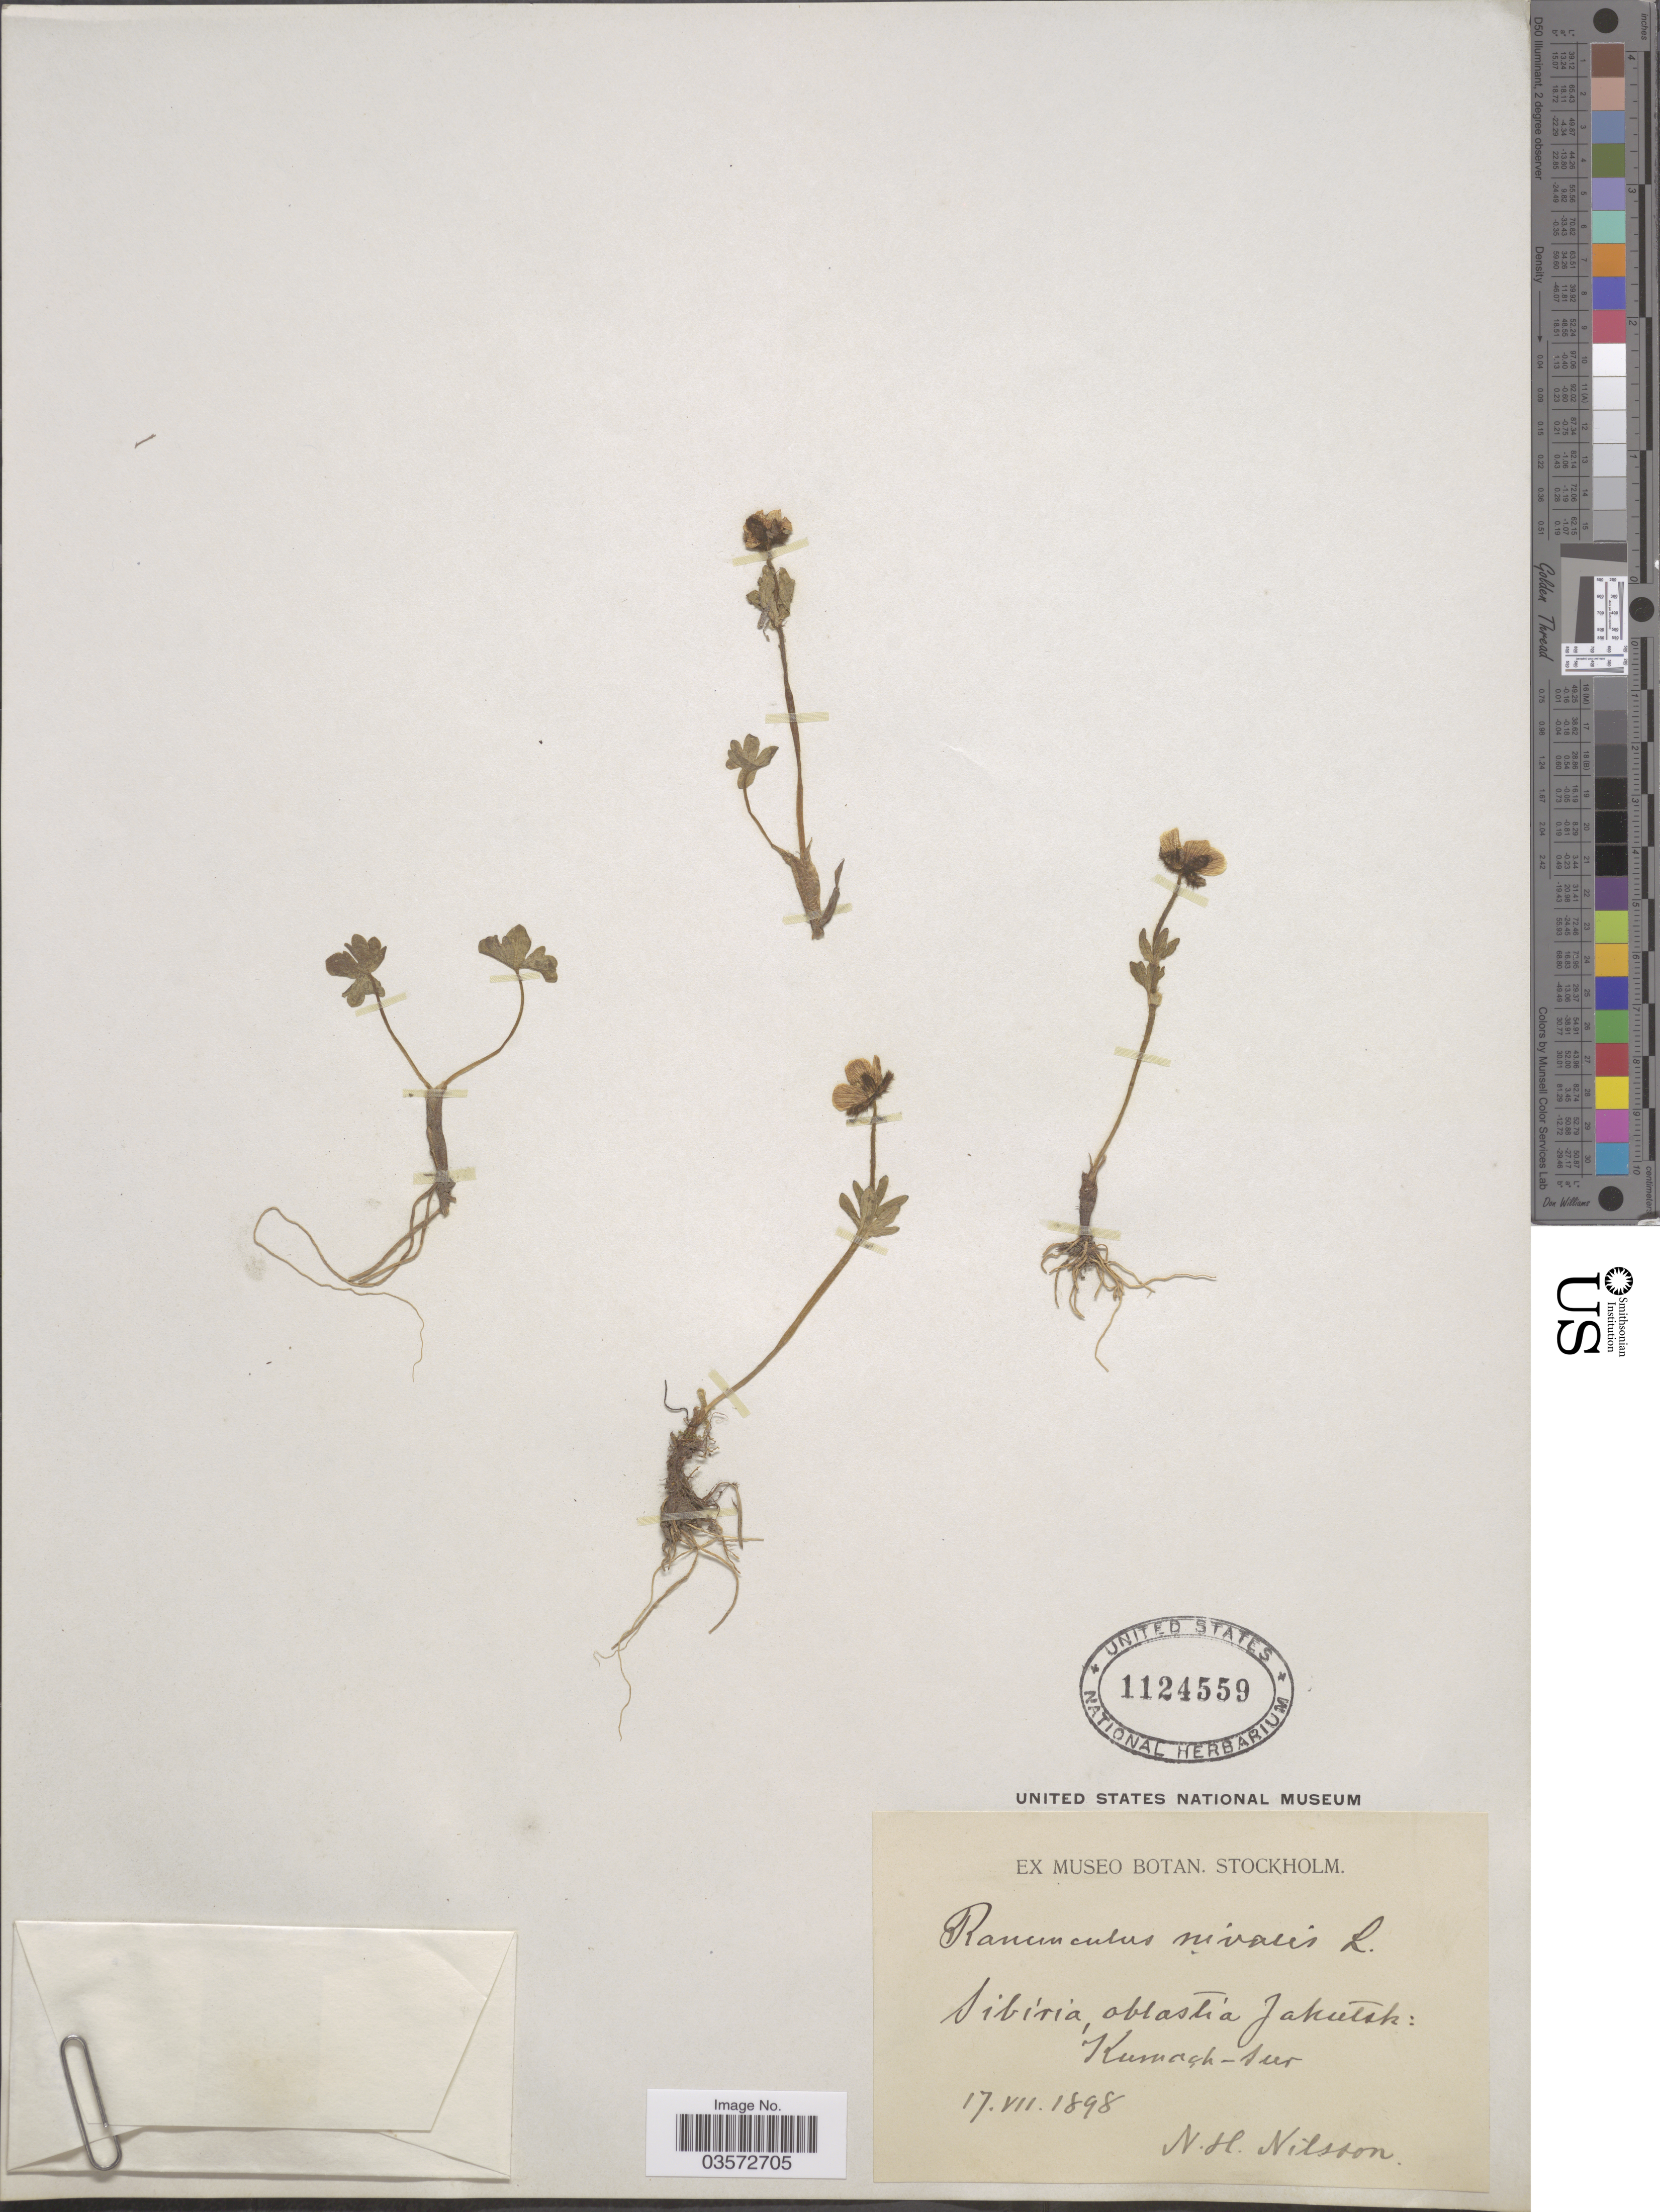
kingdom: Plantae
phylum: Tracheophyta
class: Magnoliopsida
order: Ranunculales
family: Ranunculaceae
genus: Ranunculus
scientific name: Ranunculus nivalis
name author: L.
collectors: N. H. Nilsson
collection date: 1898-07-17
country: Russian Federation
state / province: Sakha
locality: Sibiria, oblastia Jakutsk. Kumach-Sur.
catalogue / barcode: US 1124559